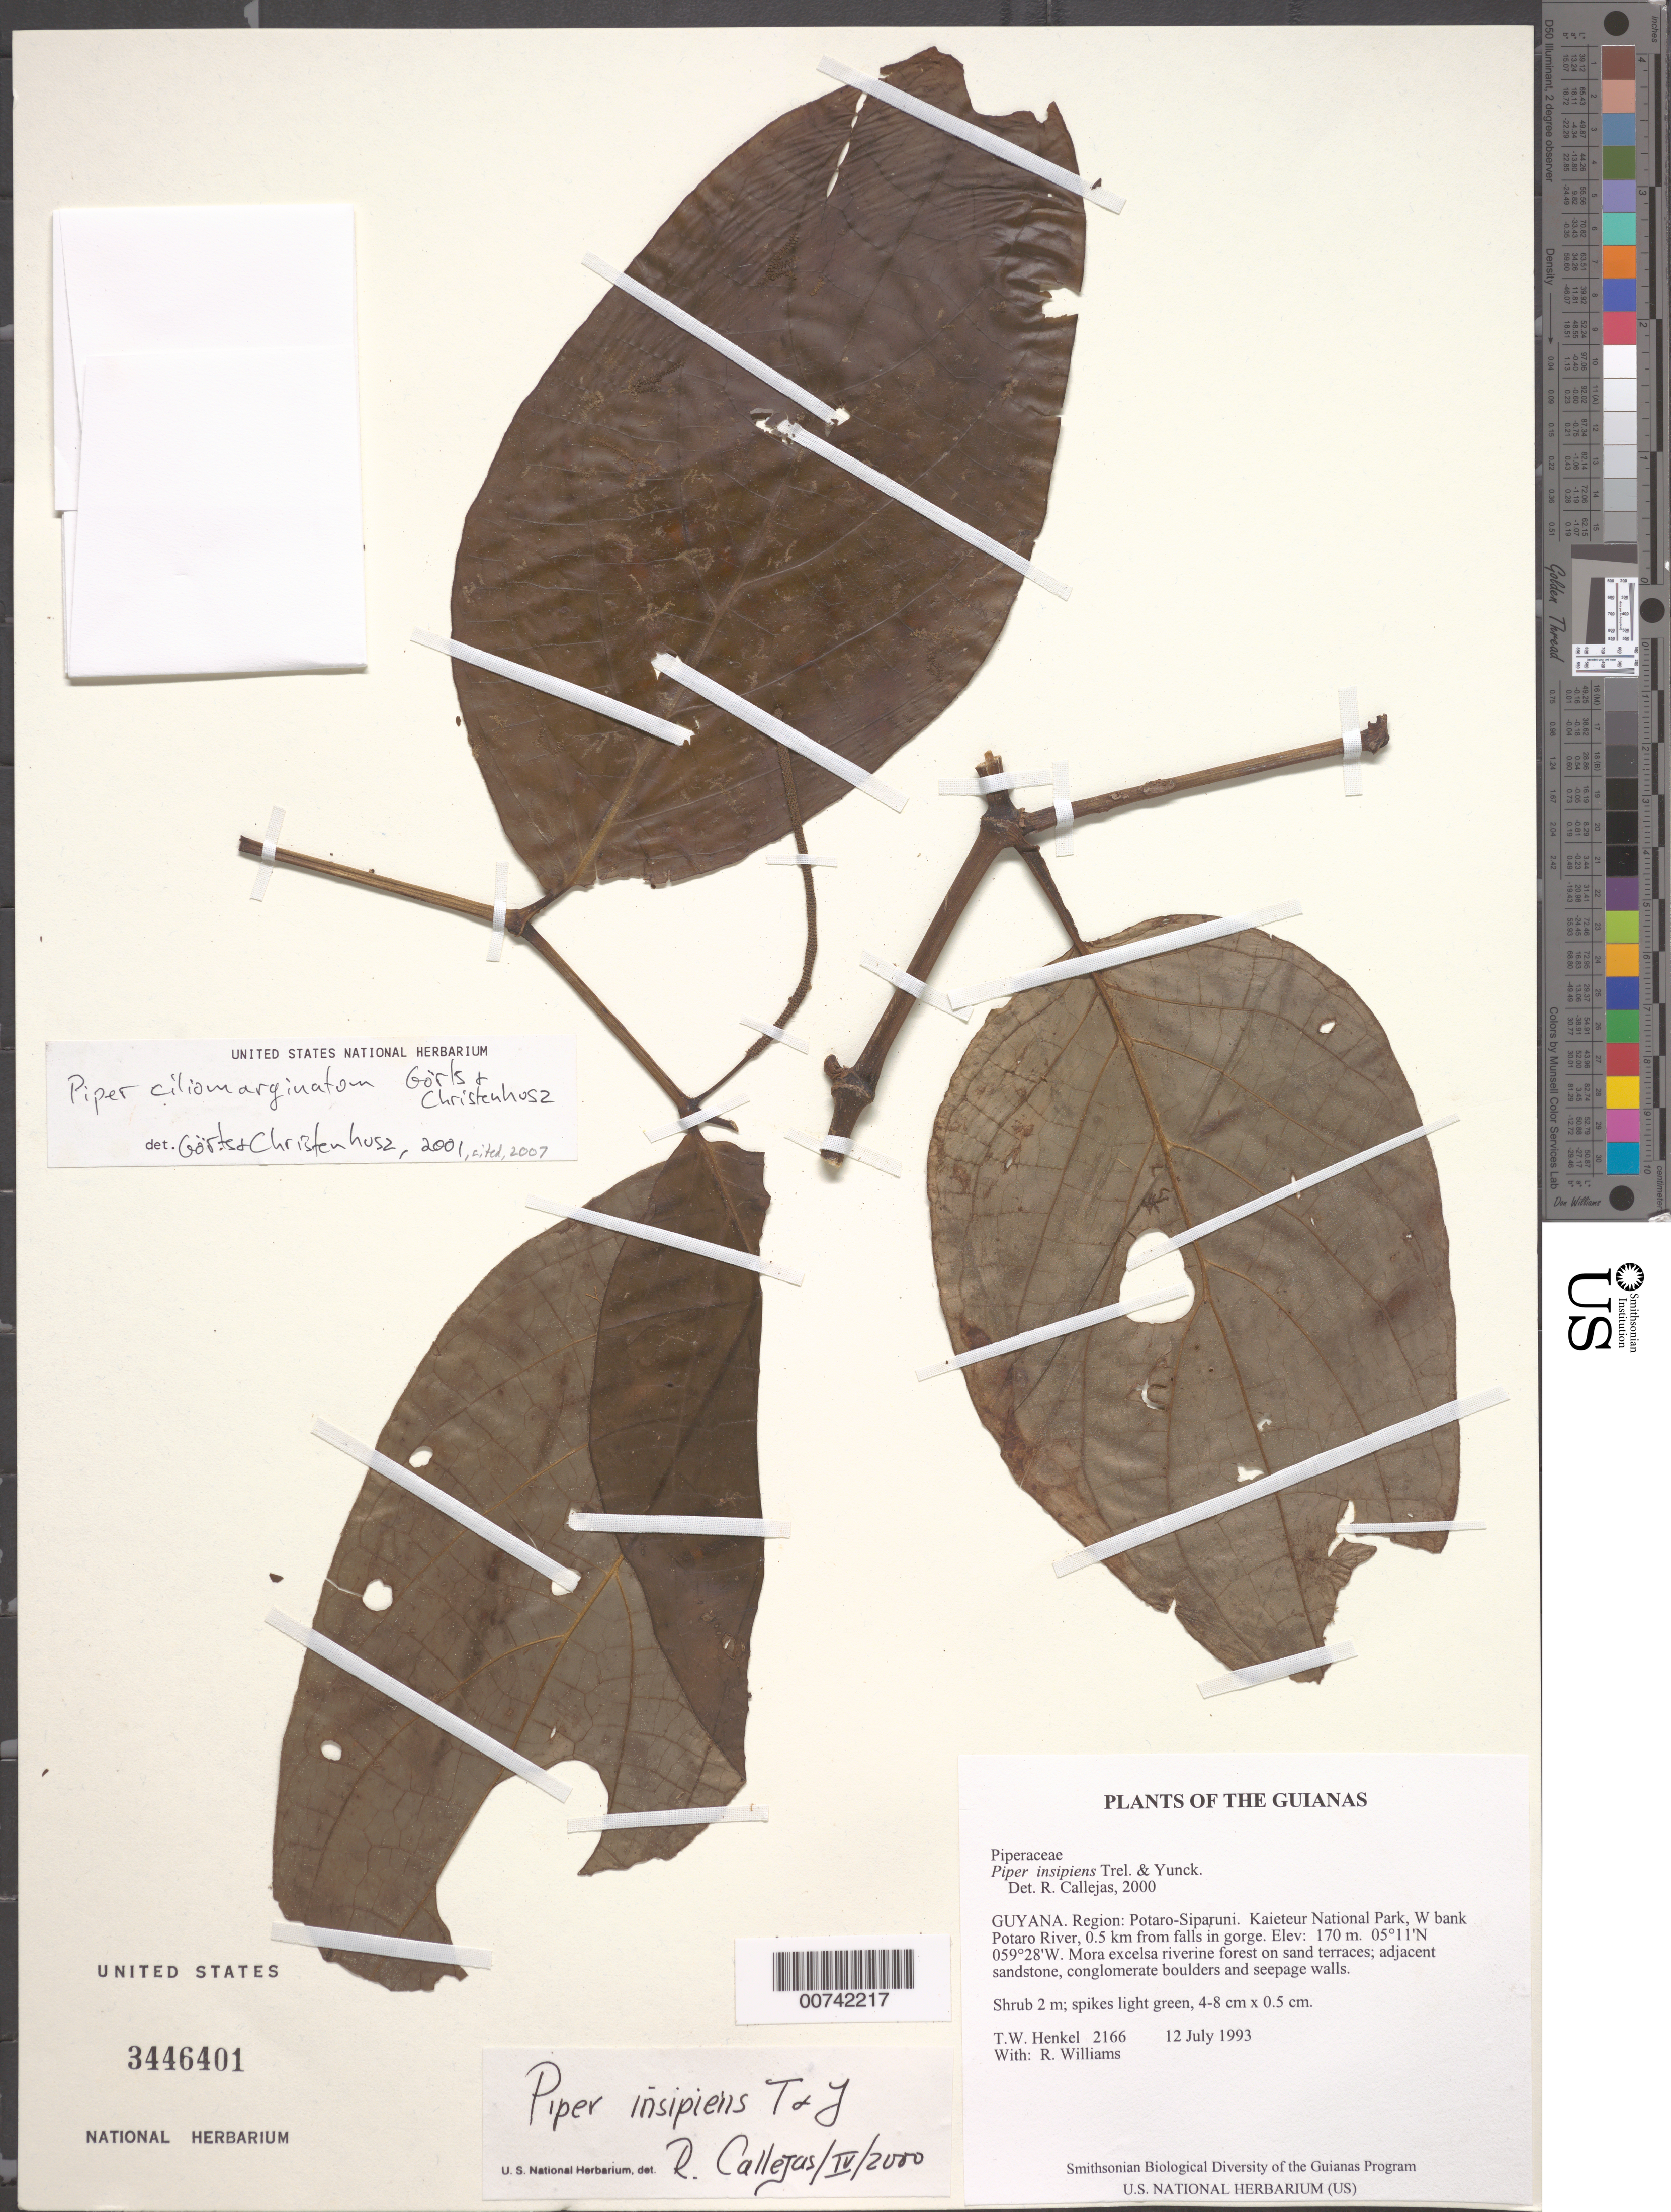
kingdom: Plantae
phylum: Tracheophyta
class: Magnoliopsida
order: Piperales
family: Piperaceae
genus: Piper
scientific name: Piper ciliomarginatum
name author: Görts & Christenh.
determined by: Görts-van Rijn, A. R.; Christenhusz, M. J.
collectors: T. Henkel & R. Williams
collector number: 2166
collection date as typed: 12 July 1993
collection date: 1993-07-12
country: Guyana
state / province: Potaro-Siparuni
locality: Kaieteur National Park, W bank Potaro River, 0.5 km from falls in gorge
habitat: Mora excelsa riverine forest on sand terraces; adjacent sandstone, conglomerate boulders and seepage walls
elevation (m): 170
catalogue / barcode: US 3446401